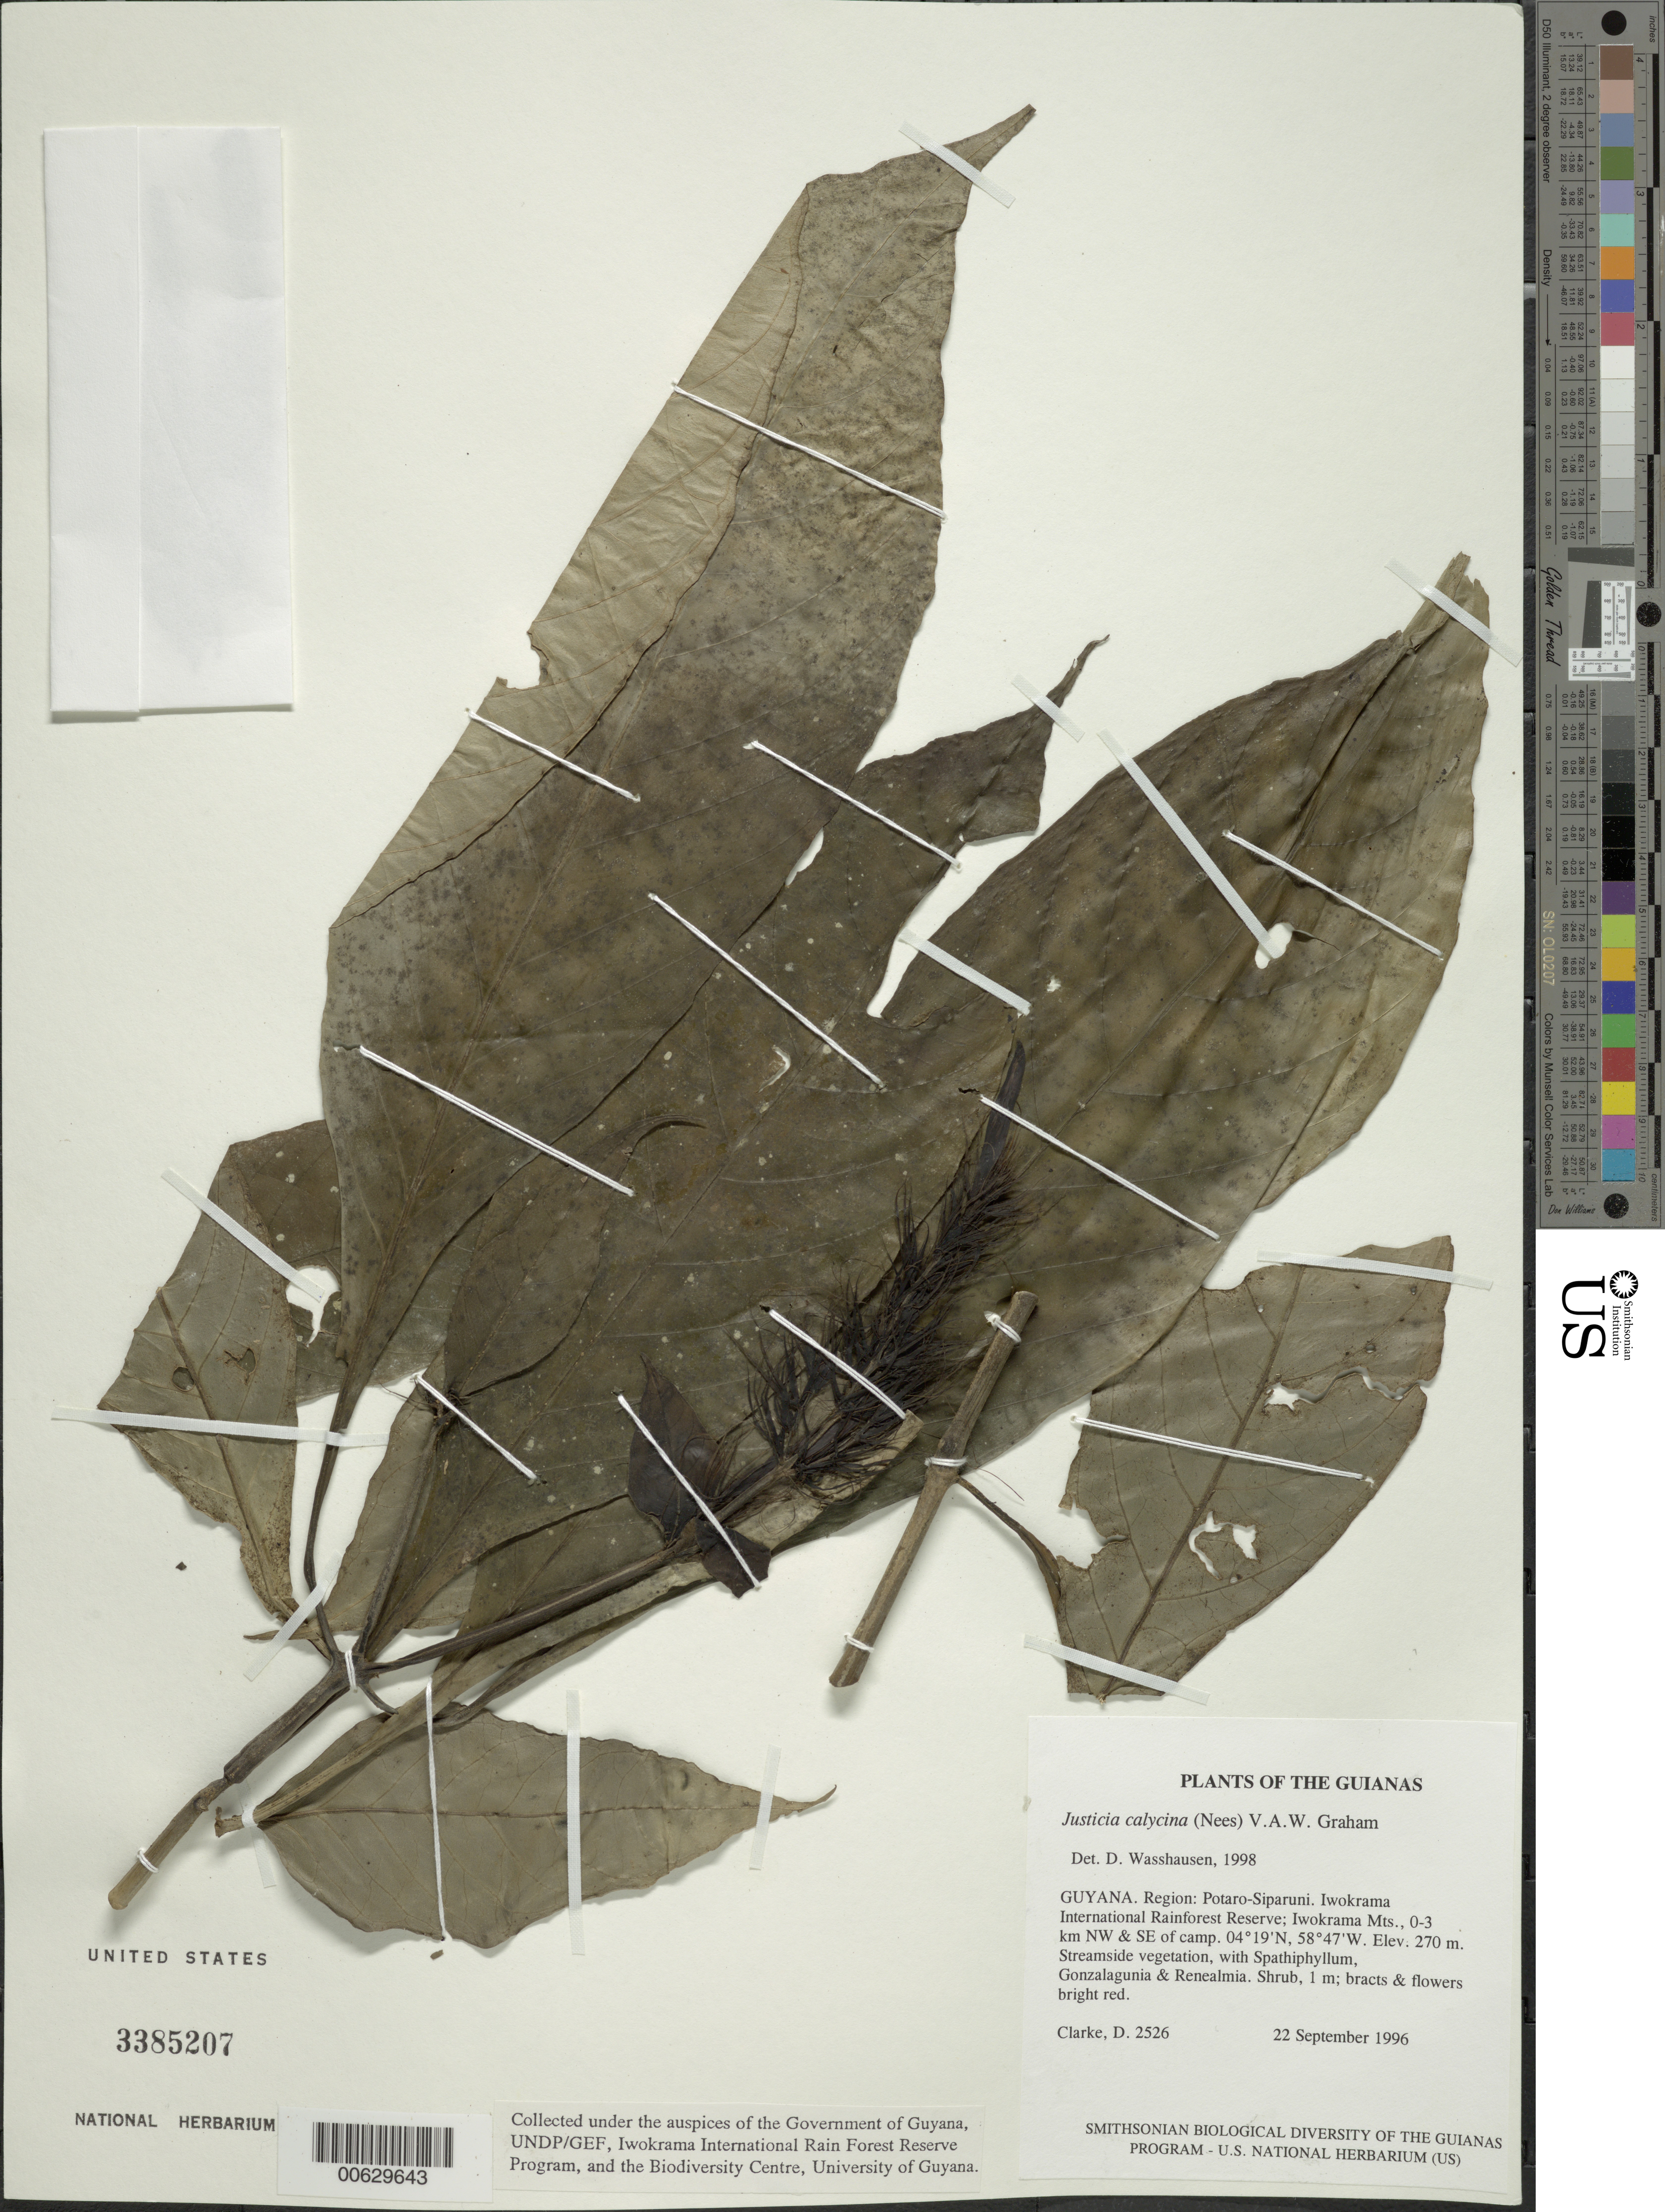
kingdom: Plantae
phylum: Tracheophyta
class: Magnoliopsida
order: Lamiales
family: Acanthaceae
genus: Justicia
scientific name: Justicia calycina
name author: (Nees) V.A.W. Graham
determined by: Wasshausen, Dieter C., (BOT), Smithsonian Institution - National Museum of Natural History (UNITED STATES)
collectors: H. D. Clarke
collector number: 2526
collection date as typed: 22 September 1996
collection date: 1996-09-22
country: Guyana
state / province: Potaro-Siparuni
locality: Iwokrama International Rainforest Reserve; Iwokrama Mts., 0-3 km NW & SE of camp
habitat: Streamside vegetation, with Spathiphyllum, Gonzalagunia & Renealmia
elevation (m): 270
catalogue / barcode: US 3385207